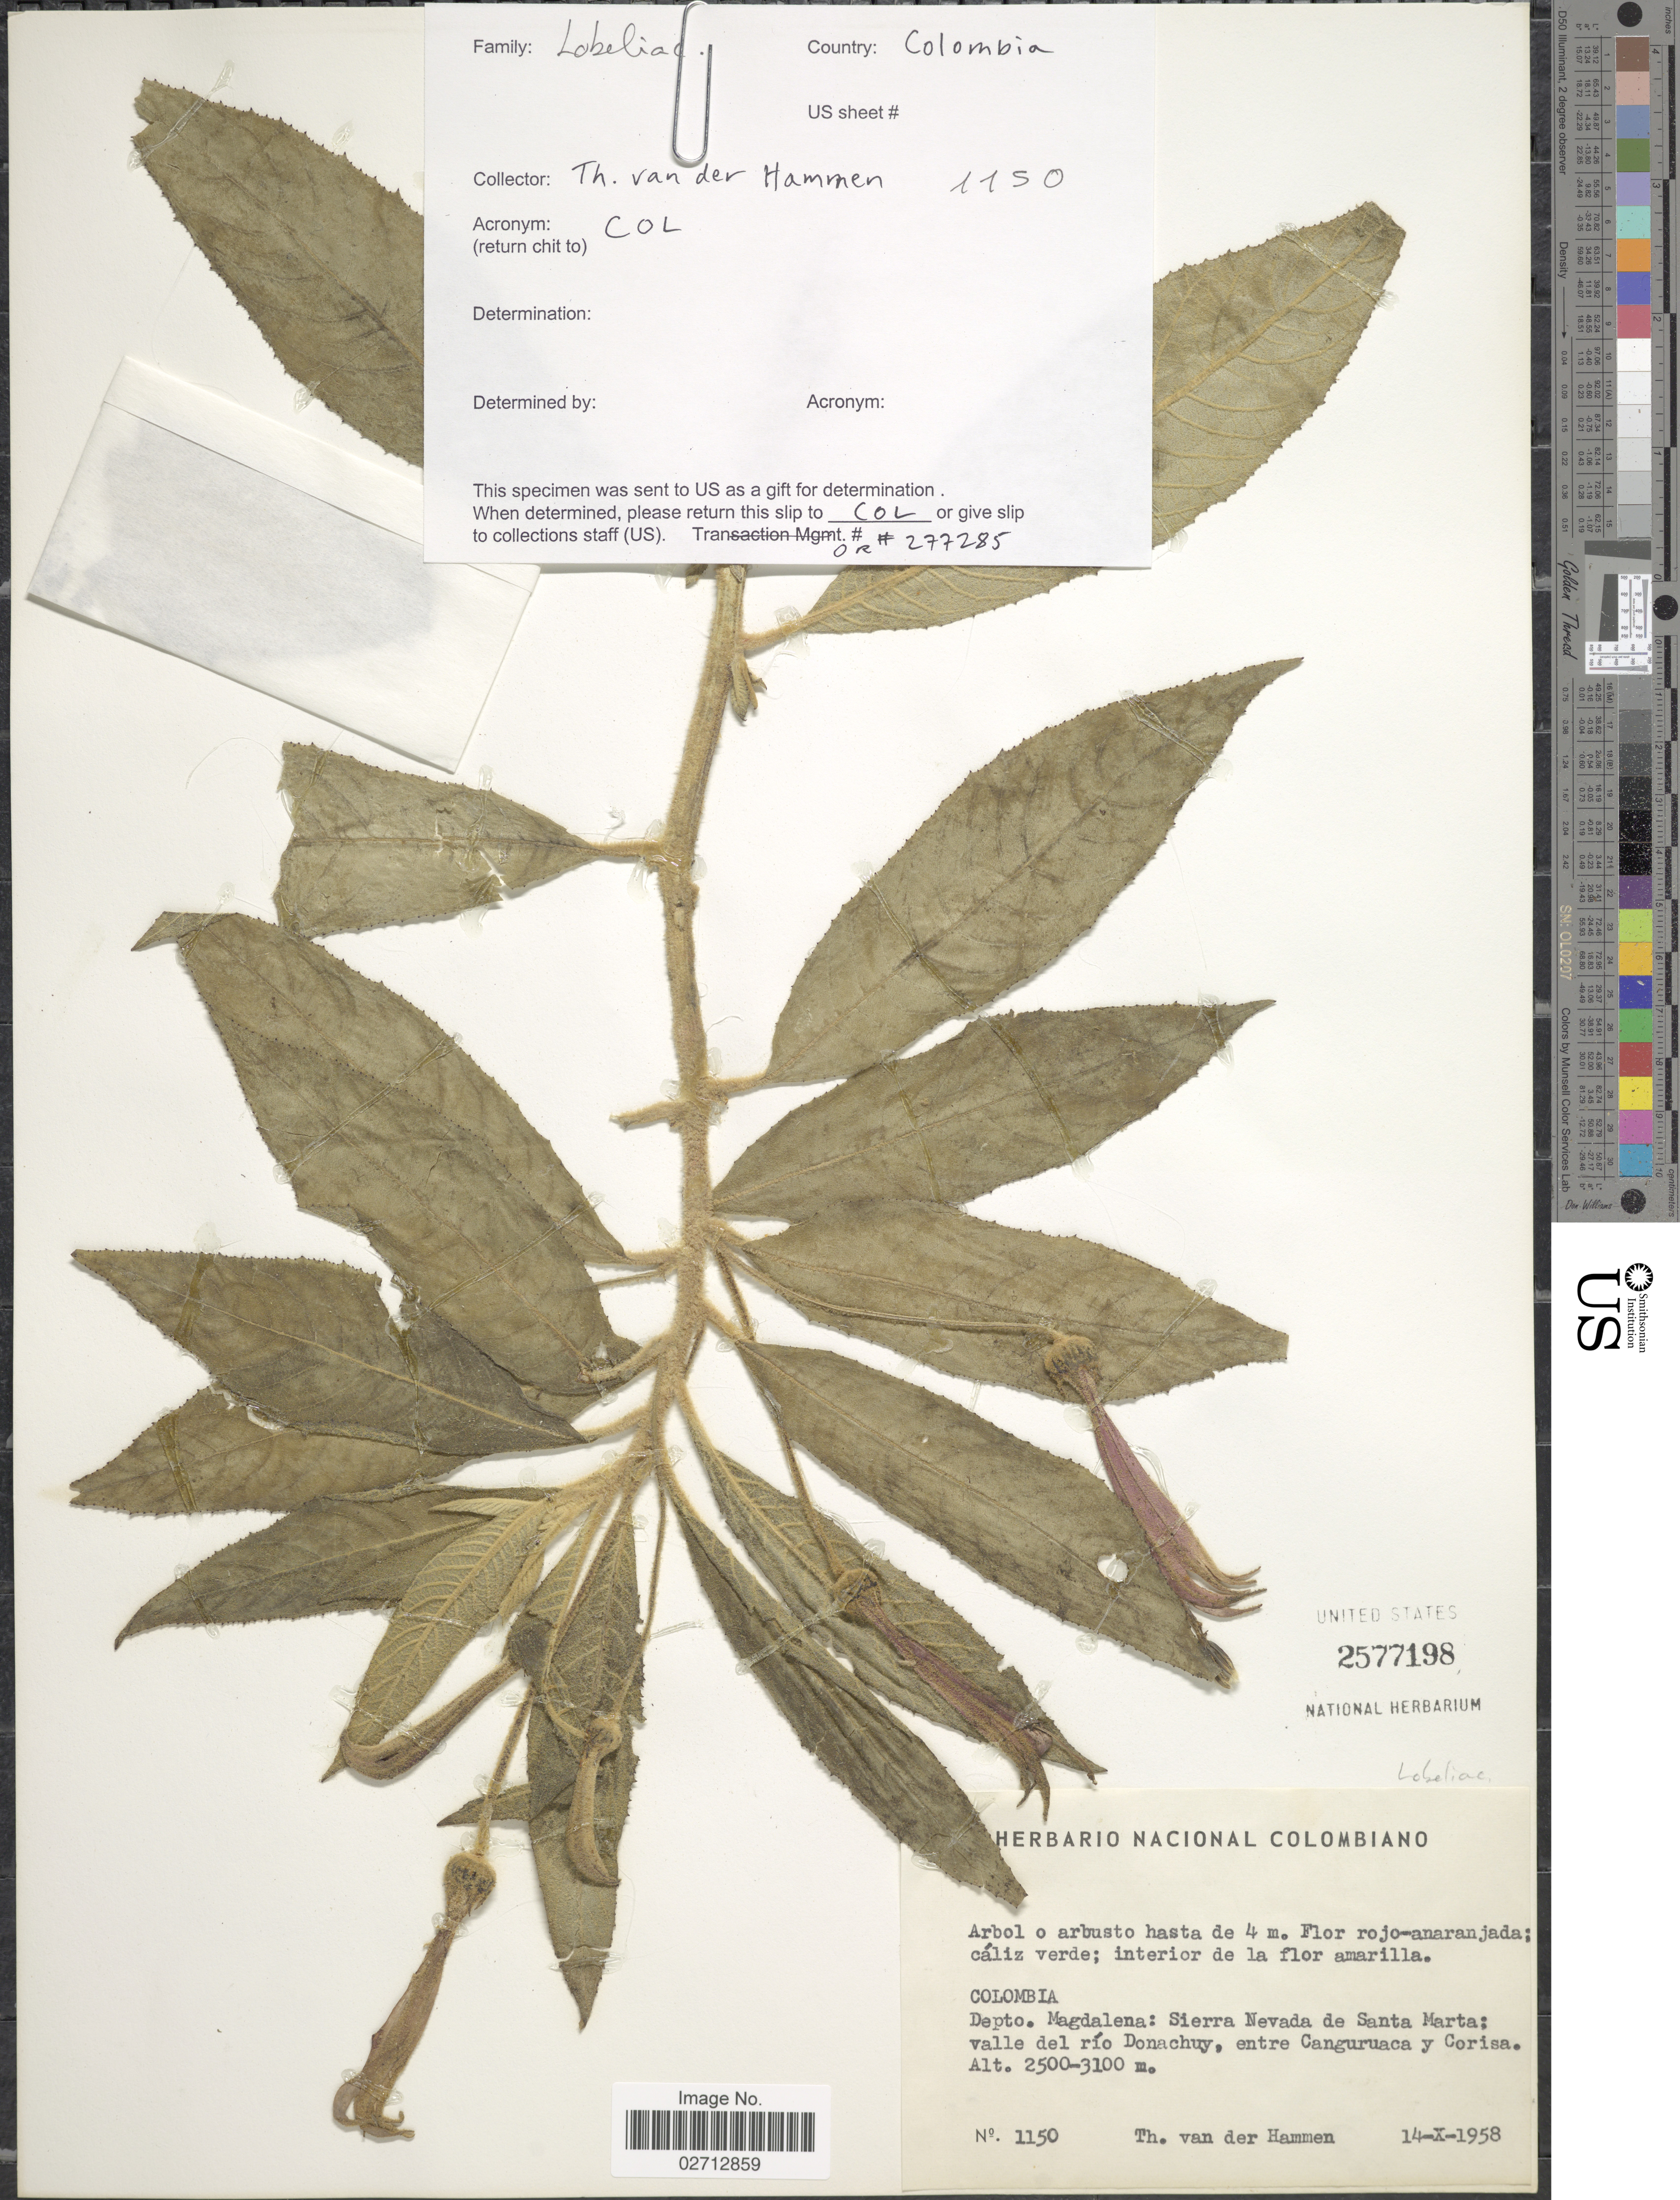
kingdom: Plantae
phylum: Tracheophyta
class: Magnoliopsida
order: Asterales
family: Campanulaceae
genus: Centropogon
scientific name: Centropogon sp.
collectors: T. Van der Hammen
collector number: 1150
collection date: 1958-10-14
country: Colombia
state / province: Magdalena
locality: Sierra Nevada de Santa Marta; valle del rio Donachuy, entre Canguruaca y Corisa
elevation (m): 2500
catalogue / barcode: US 2577198